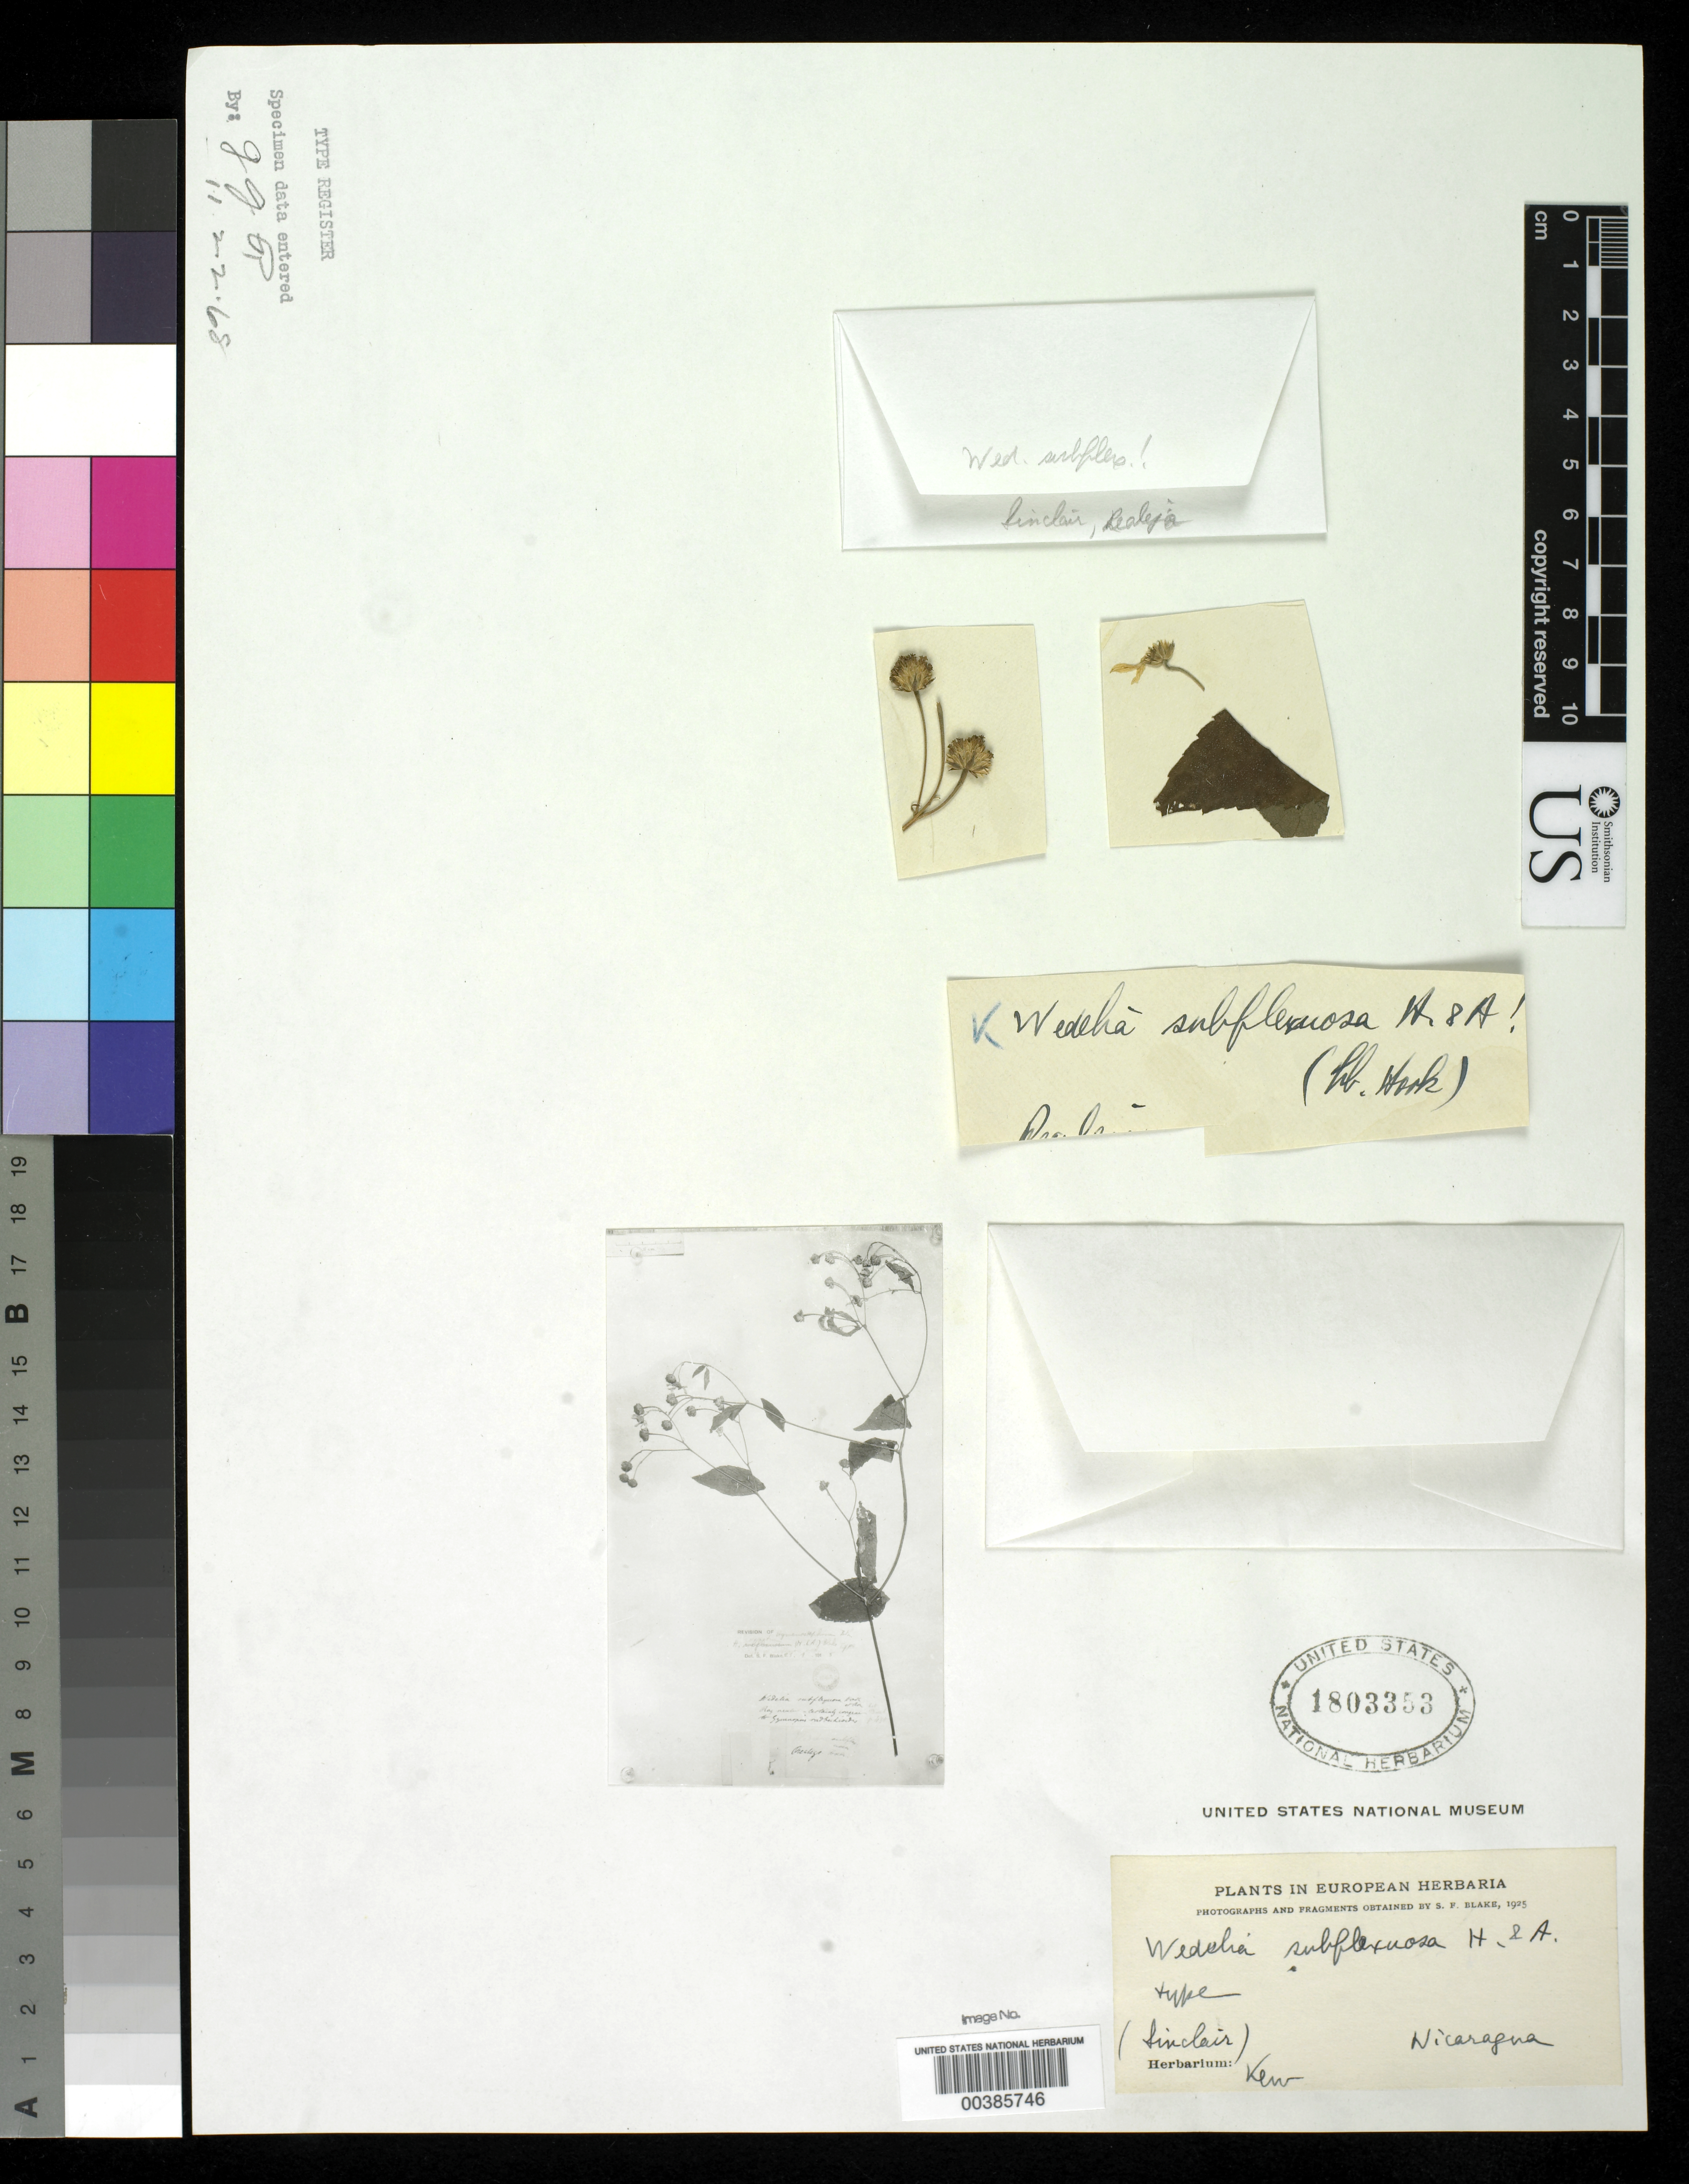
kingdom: Plantae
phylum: Tracheophyta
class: Magnoliopsida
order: Asterales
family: Asteraceae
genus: Wedelia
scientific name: Wedelia subflexuosa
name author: Hook. & Arn.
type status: Type Fragment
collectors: J. Sinclair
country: Nicaragua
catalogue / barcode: US 1803353